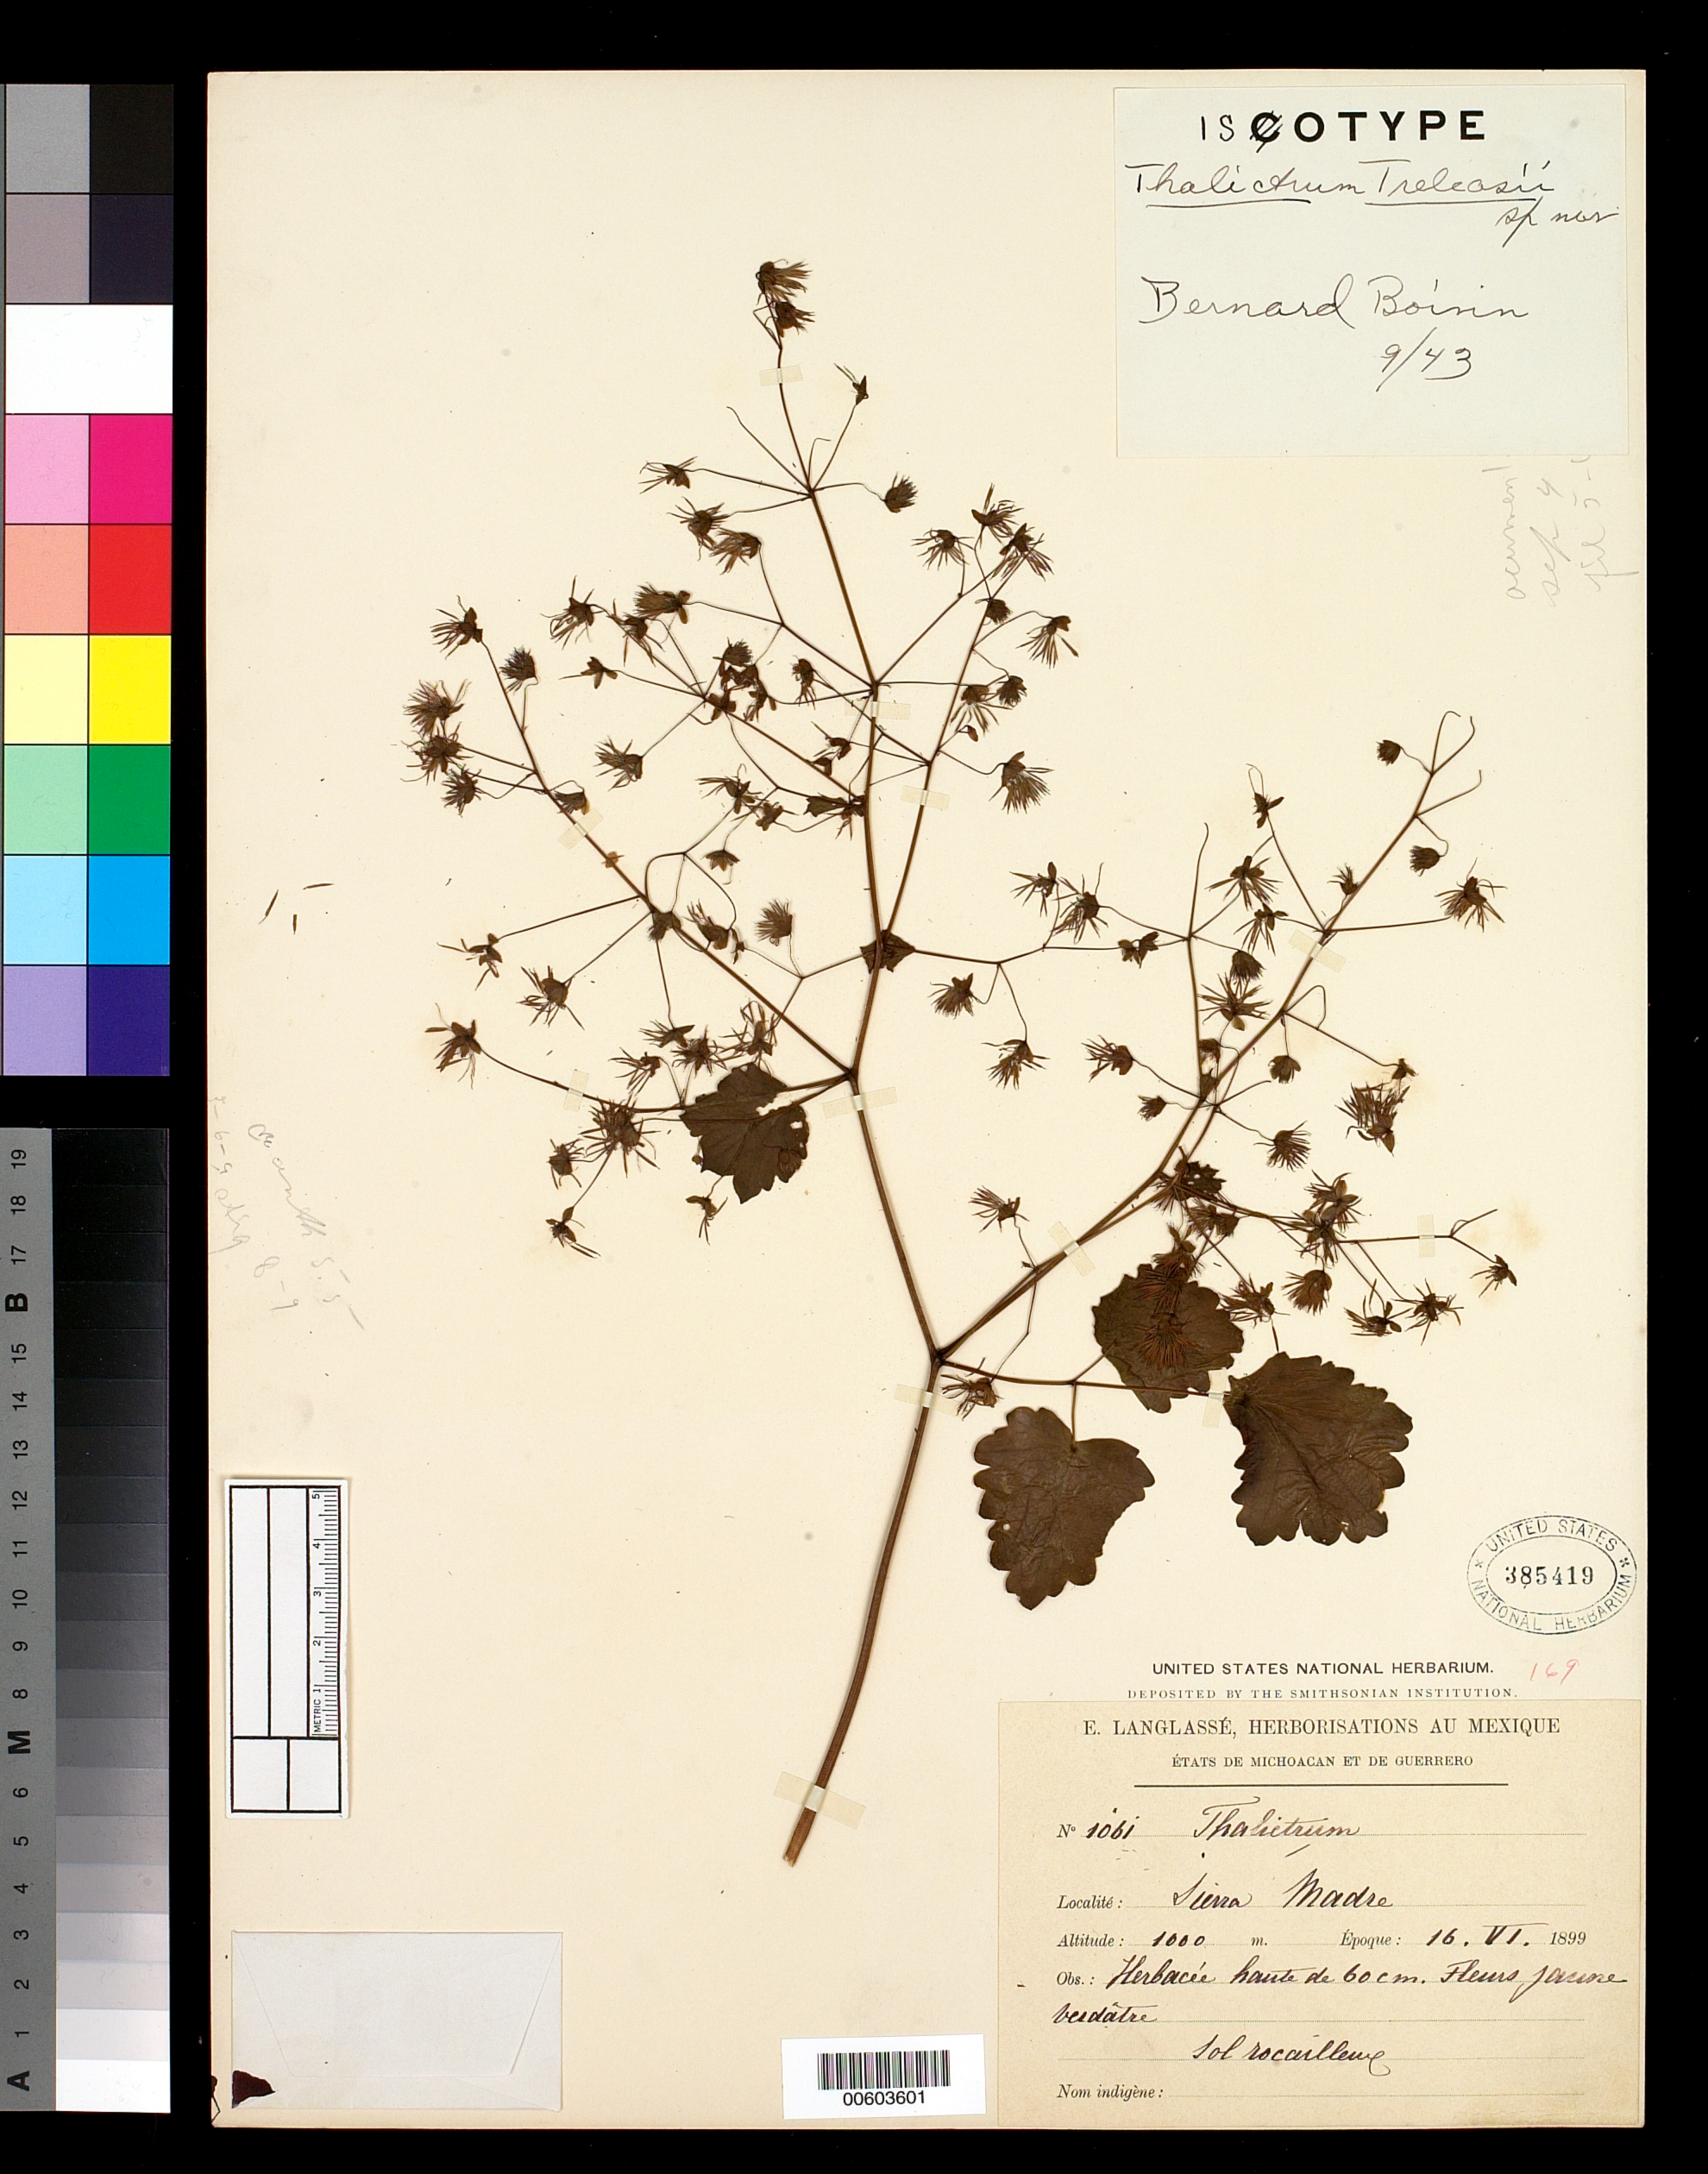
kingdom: Plantae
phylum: Tracheophyta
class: Magnoliopsida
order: Ranunculales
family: Ranunculaceae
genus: Thalictrum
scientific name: Thalictrum treleasii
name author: B. Boivin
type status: Isotype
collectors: E. Langlassé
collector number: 1061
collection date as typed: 16 Jun 1899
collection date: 1899-06-16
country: Mexico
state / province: Guerrero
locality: Sierra Madre.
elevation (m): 1000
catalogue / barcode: US 385419